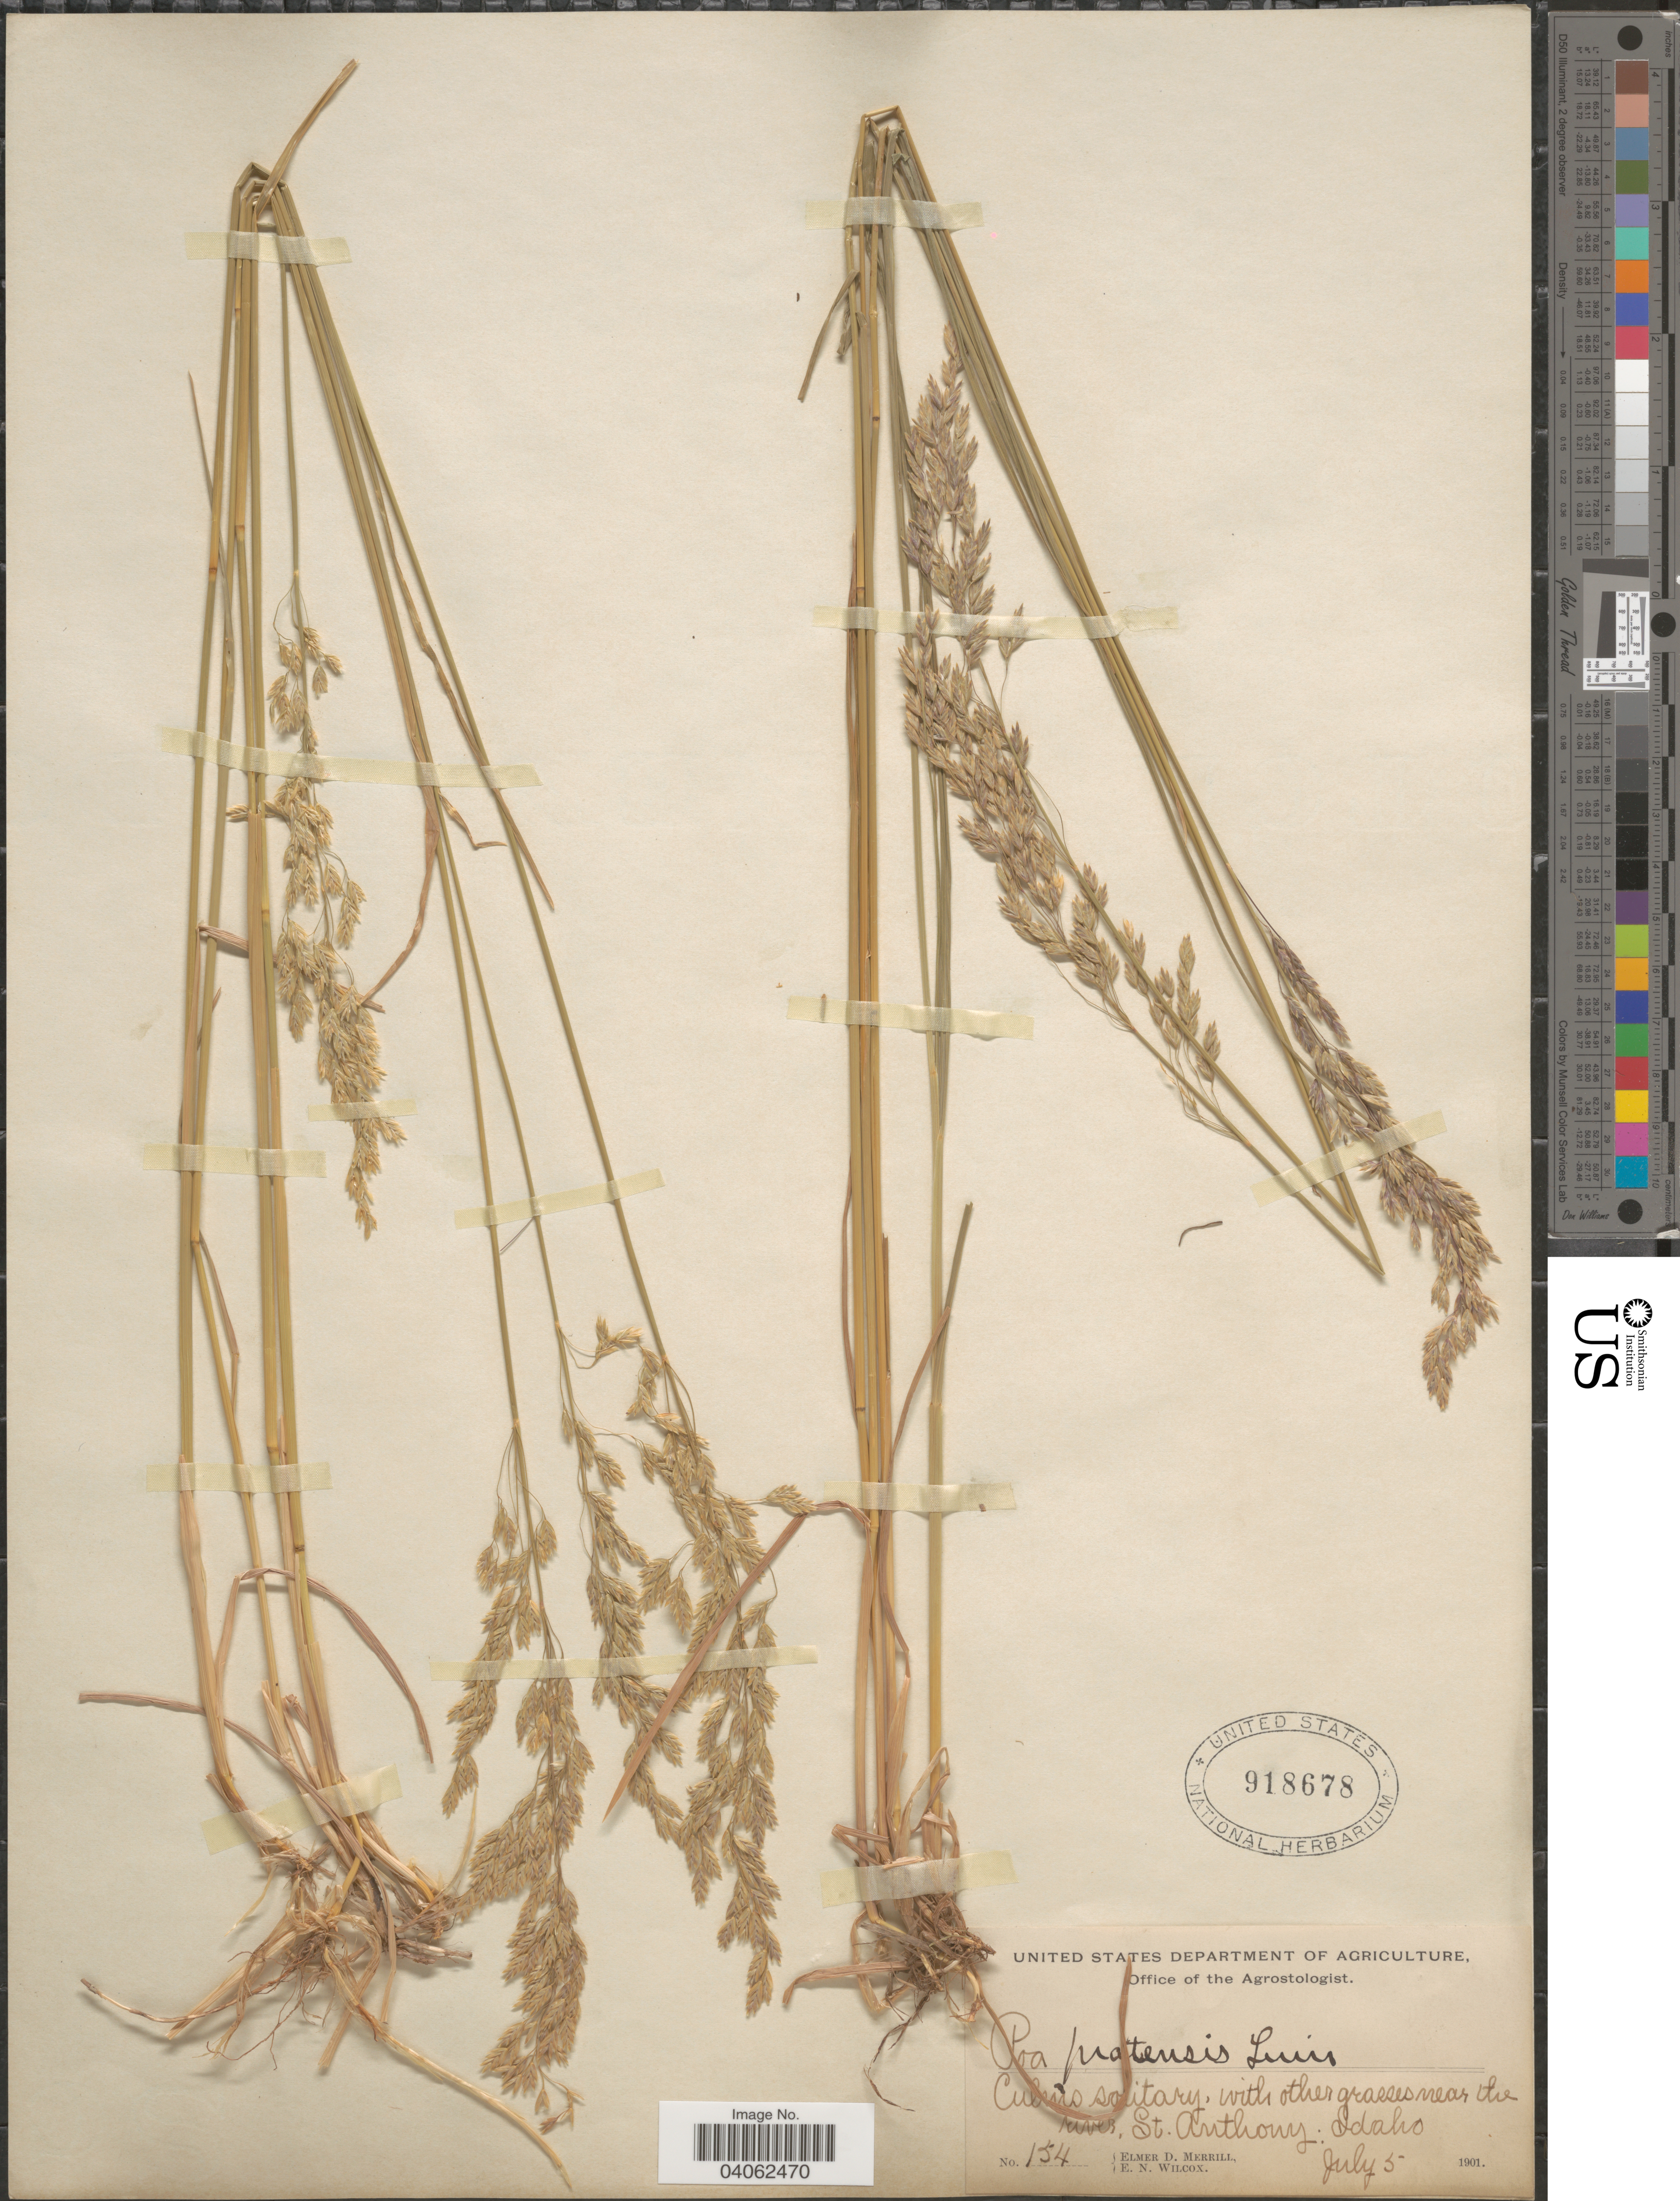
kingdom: Plantae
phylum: Tracheophyta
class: Liliopsida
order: Poales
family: Poaceae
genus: Poa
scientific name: Poa pratensis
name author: L.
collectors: E. D. Merrill & E. Wilcox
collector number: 154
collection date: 1901-07-05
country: United States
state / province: Idaho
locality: St. Anthony.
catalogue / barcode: US 918678